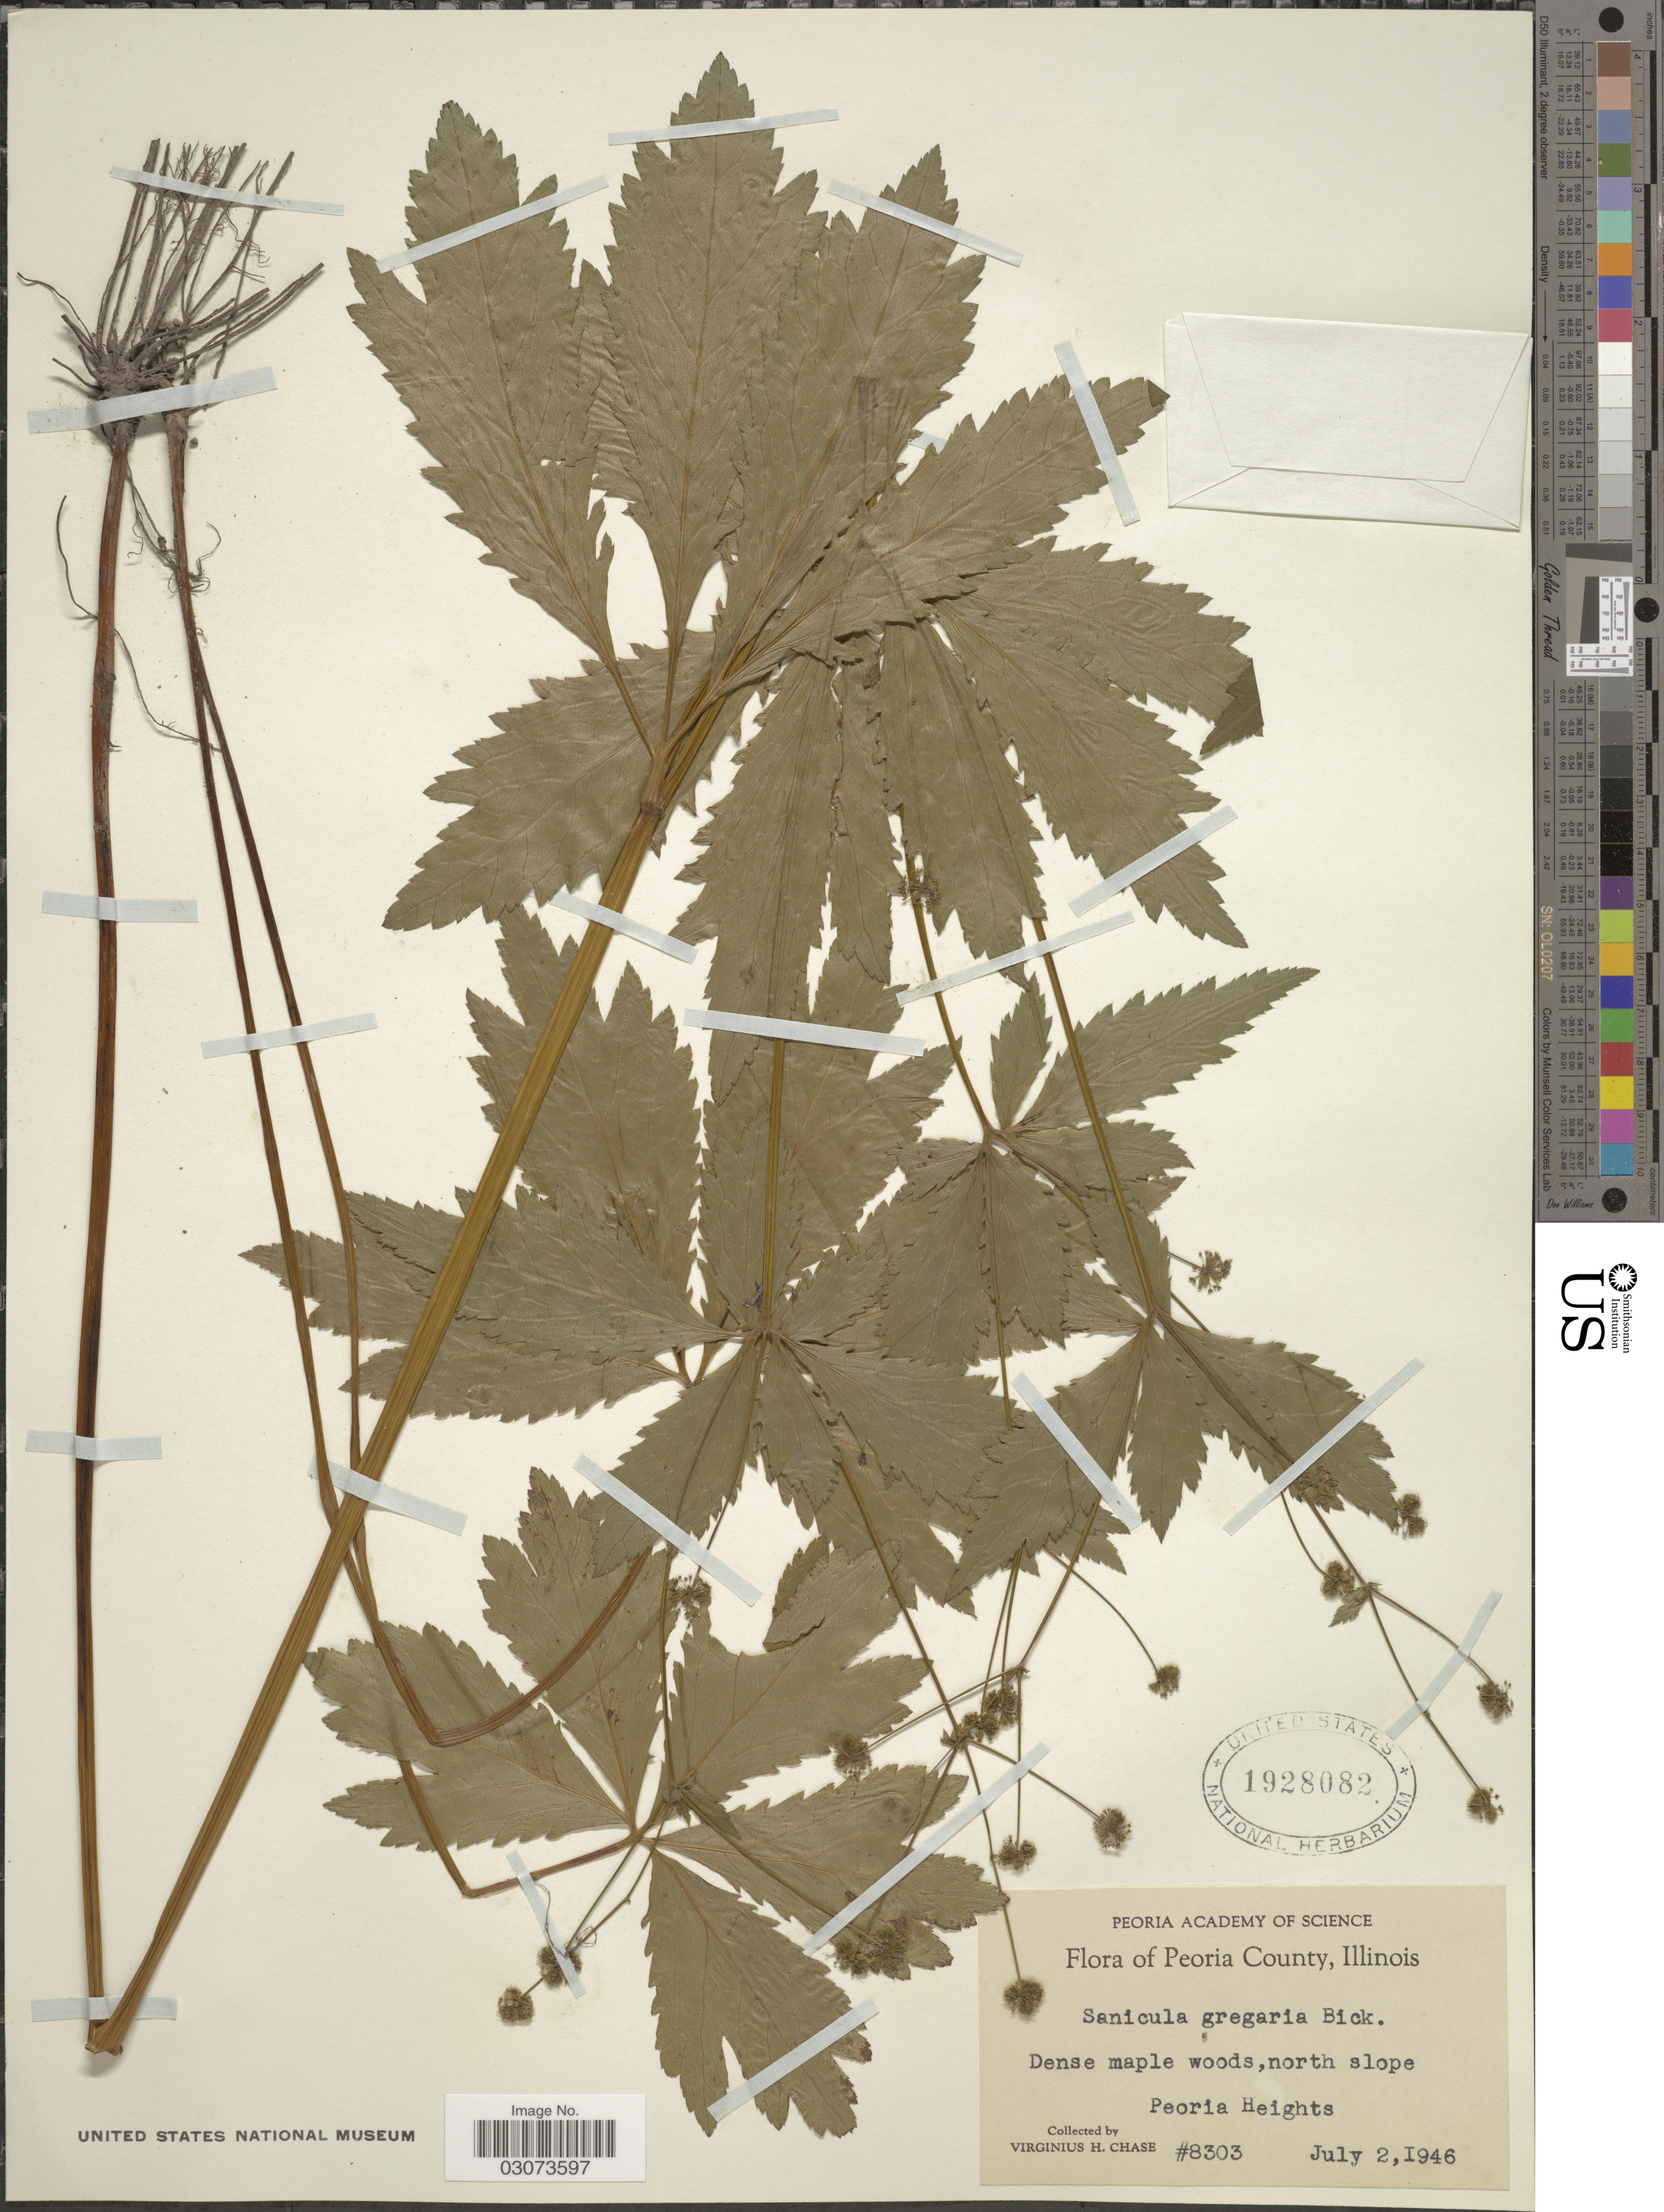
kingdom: Plantae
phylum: Tracheophyta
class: Magnoliopsida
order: Apiales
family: Apiaceae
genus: Sanicula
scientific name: Sanicula gregaria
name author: E.P. Bicknell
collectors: V. H. Chase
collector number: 8303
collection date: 1946-07-02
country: United States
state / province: Illinois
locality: Peoria County. North slope. Peoria Heights.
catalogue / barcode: US 1928082